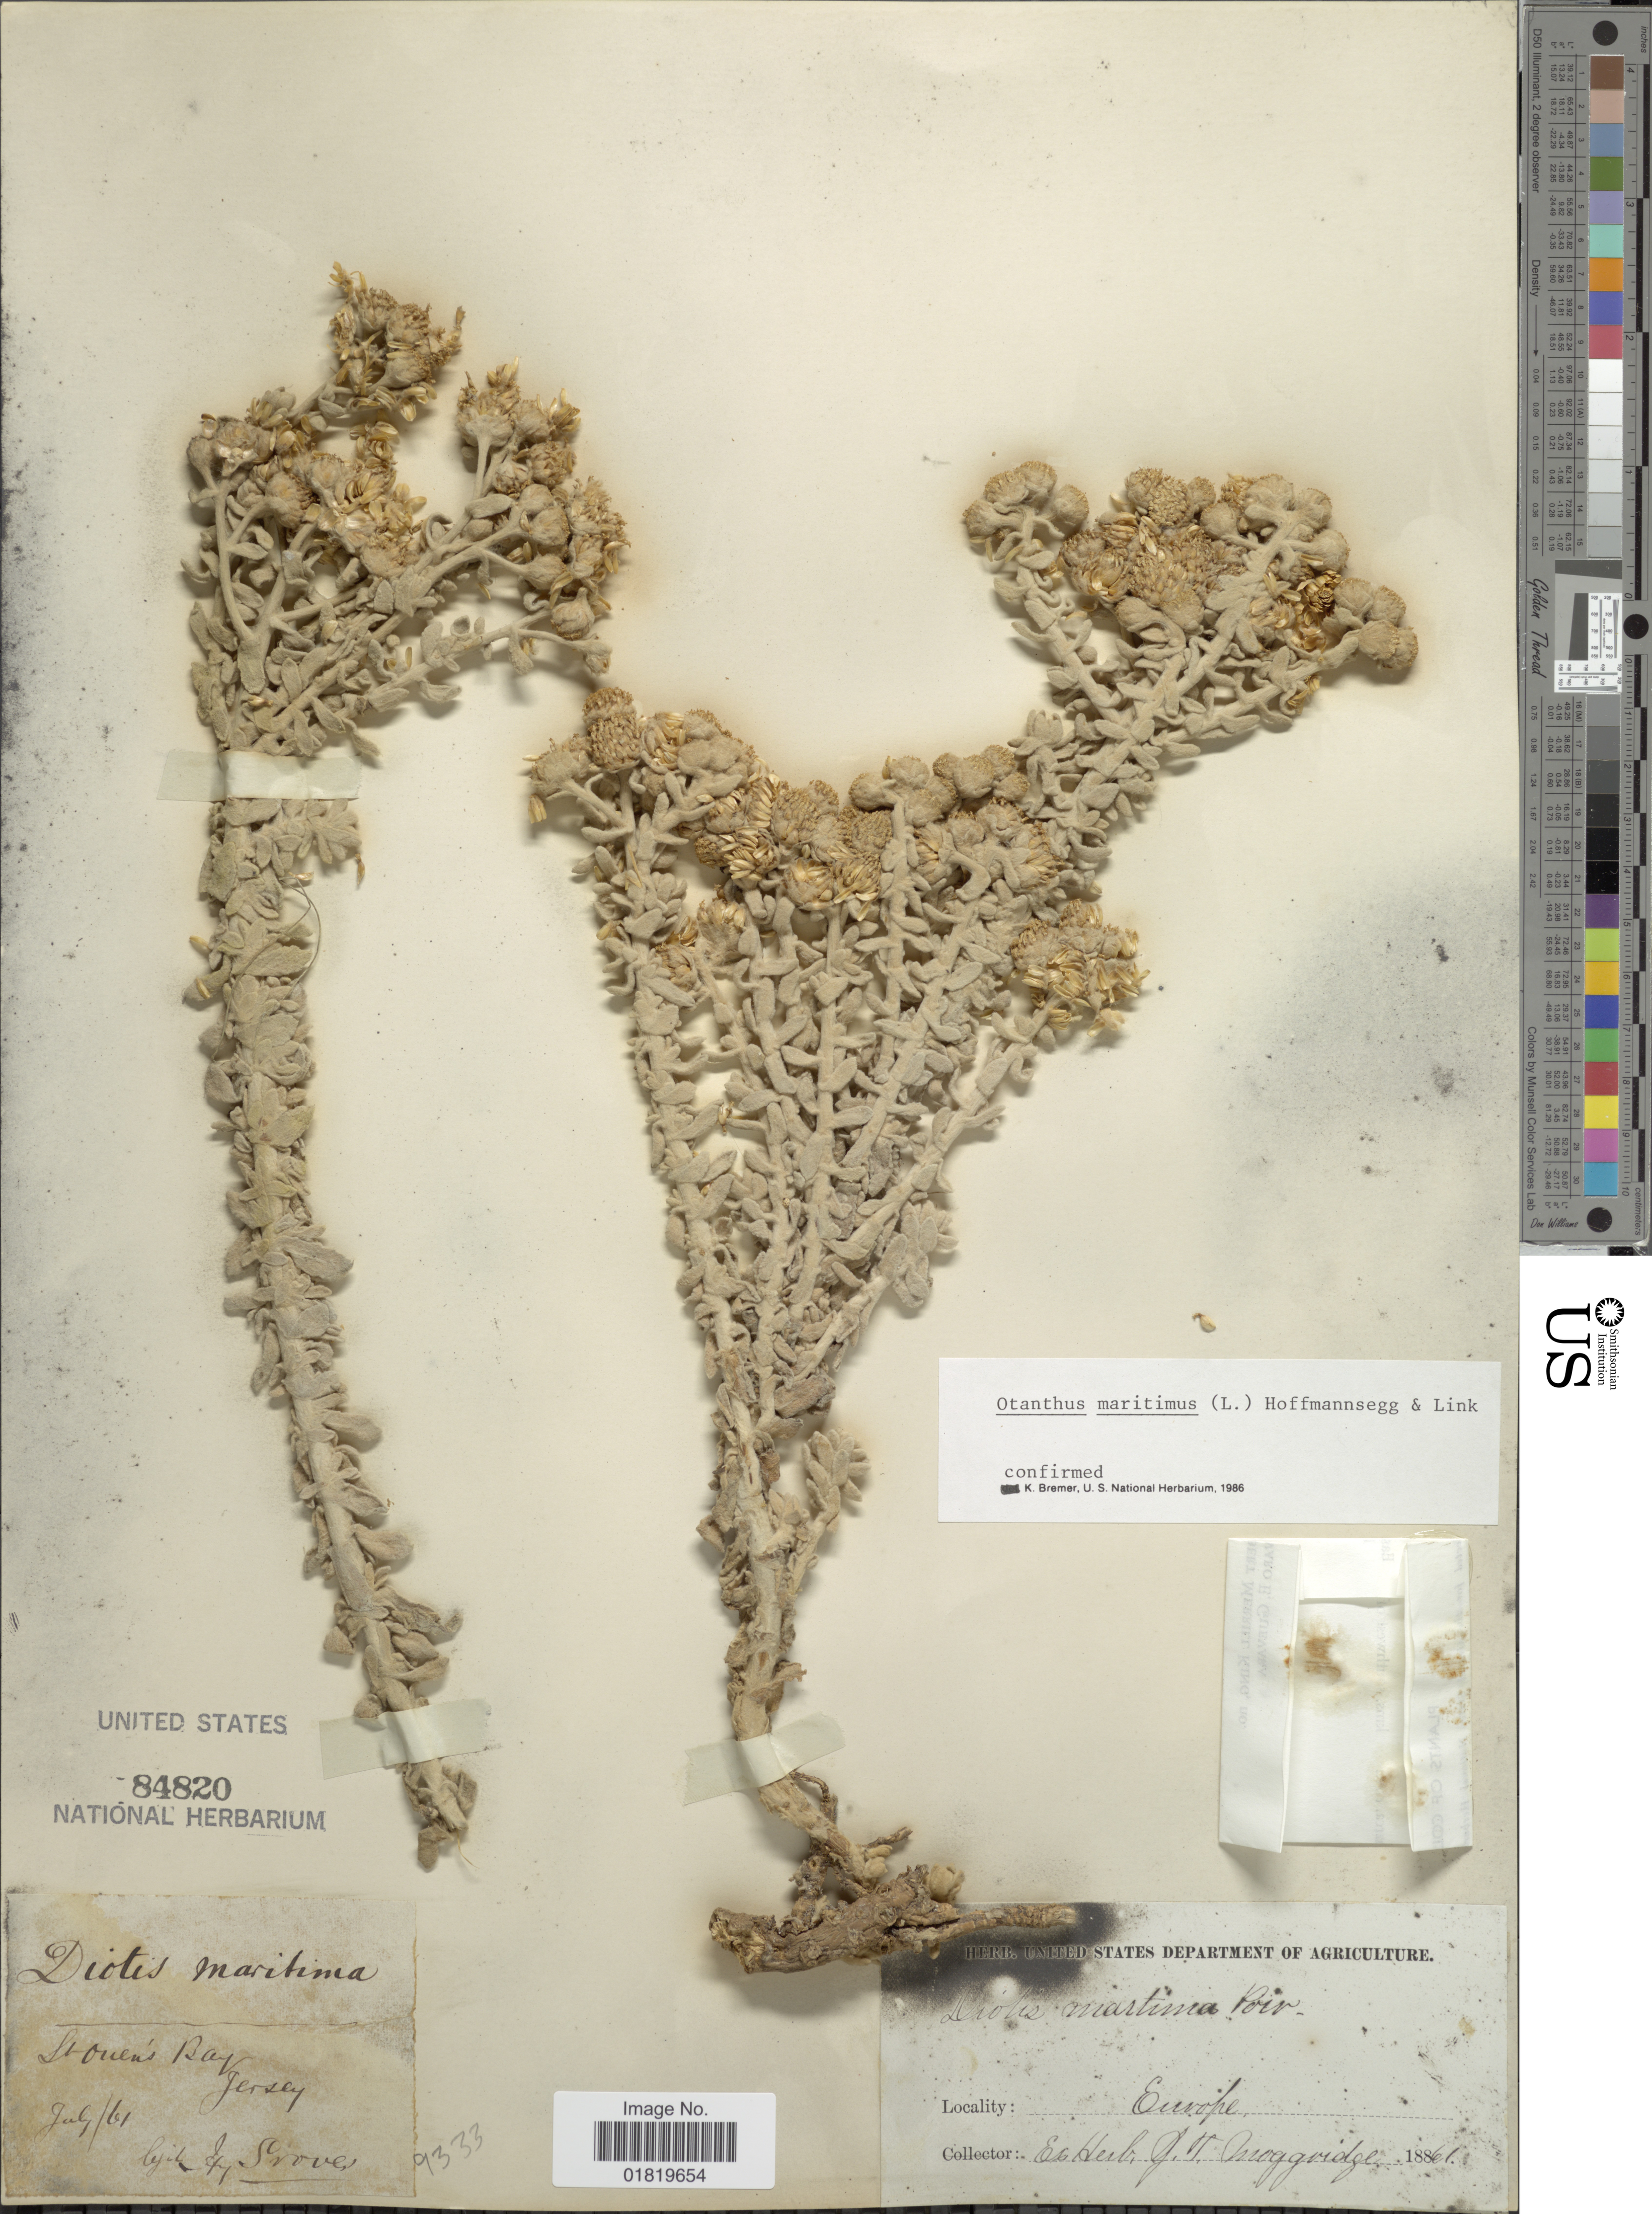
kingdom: Plantae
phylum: Tracheophyta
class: Magnoliopsida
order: Asterales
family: Asteraceae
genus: Otanthus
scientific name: Otanthus maritimus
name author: (L.) Hoffmanns. & Link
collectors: T. Grove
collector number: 93333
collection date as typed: Transcribed d/m/y: /7/61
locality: St. Ouens Bay, Jersey, Europe [interpreted]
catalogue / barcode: US 84820